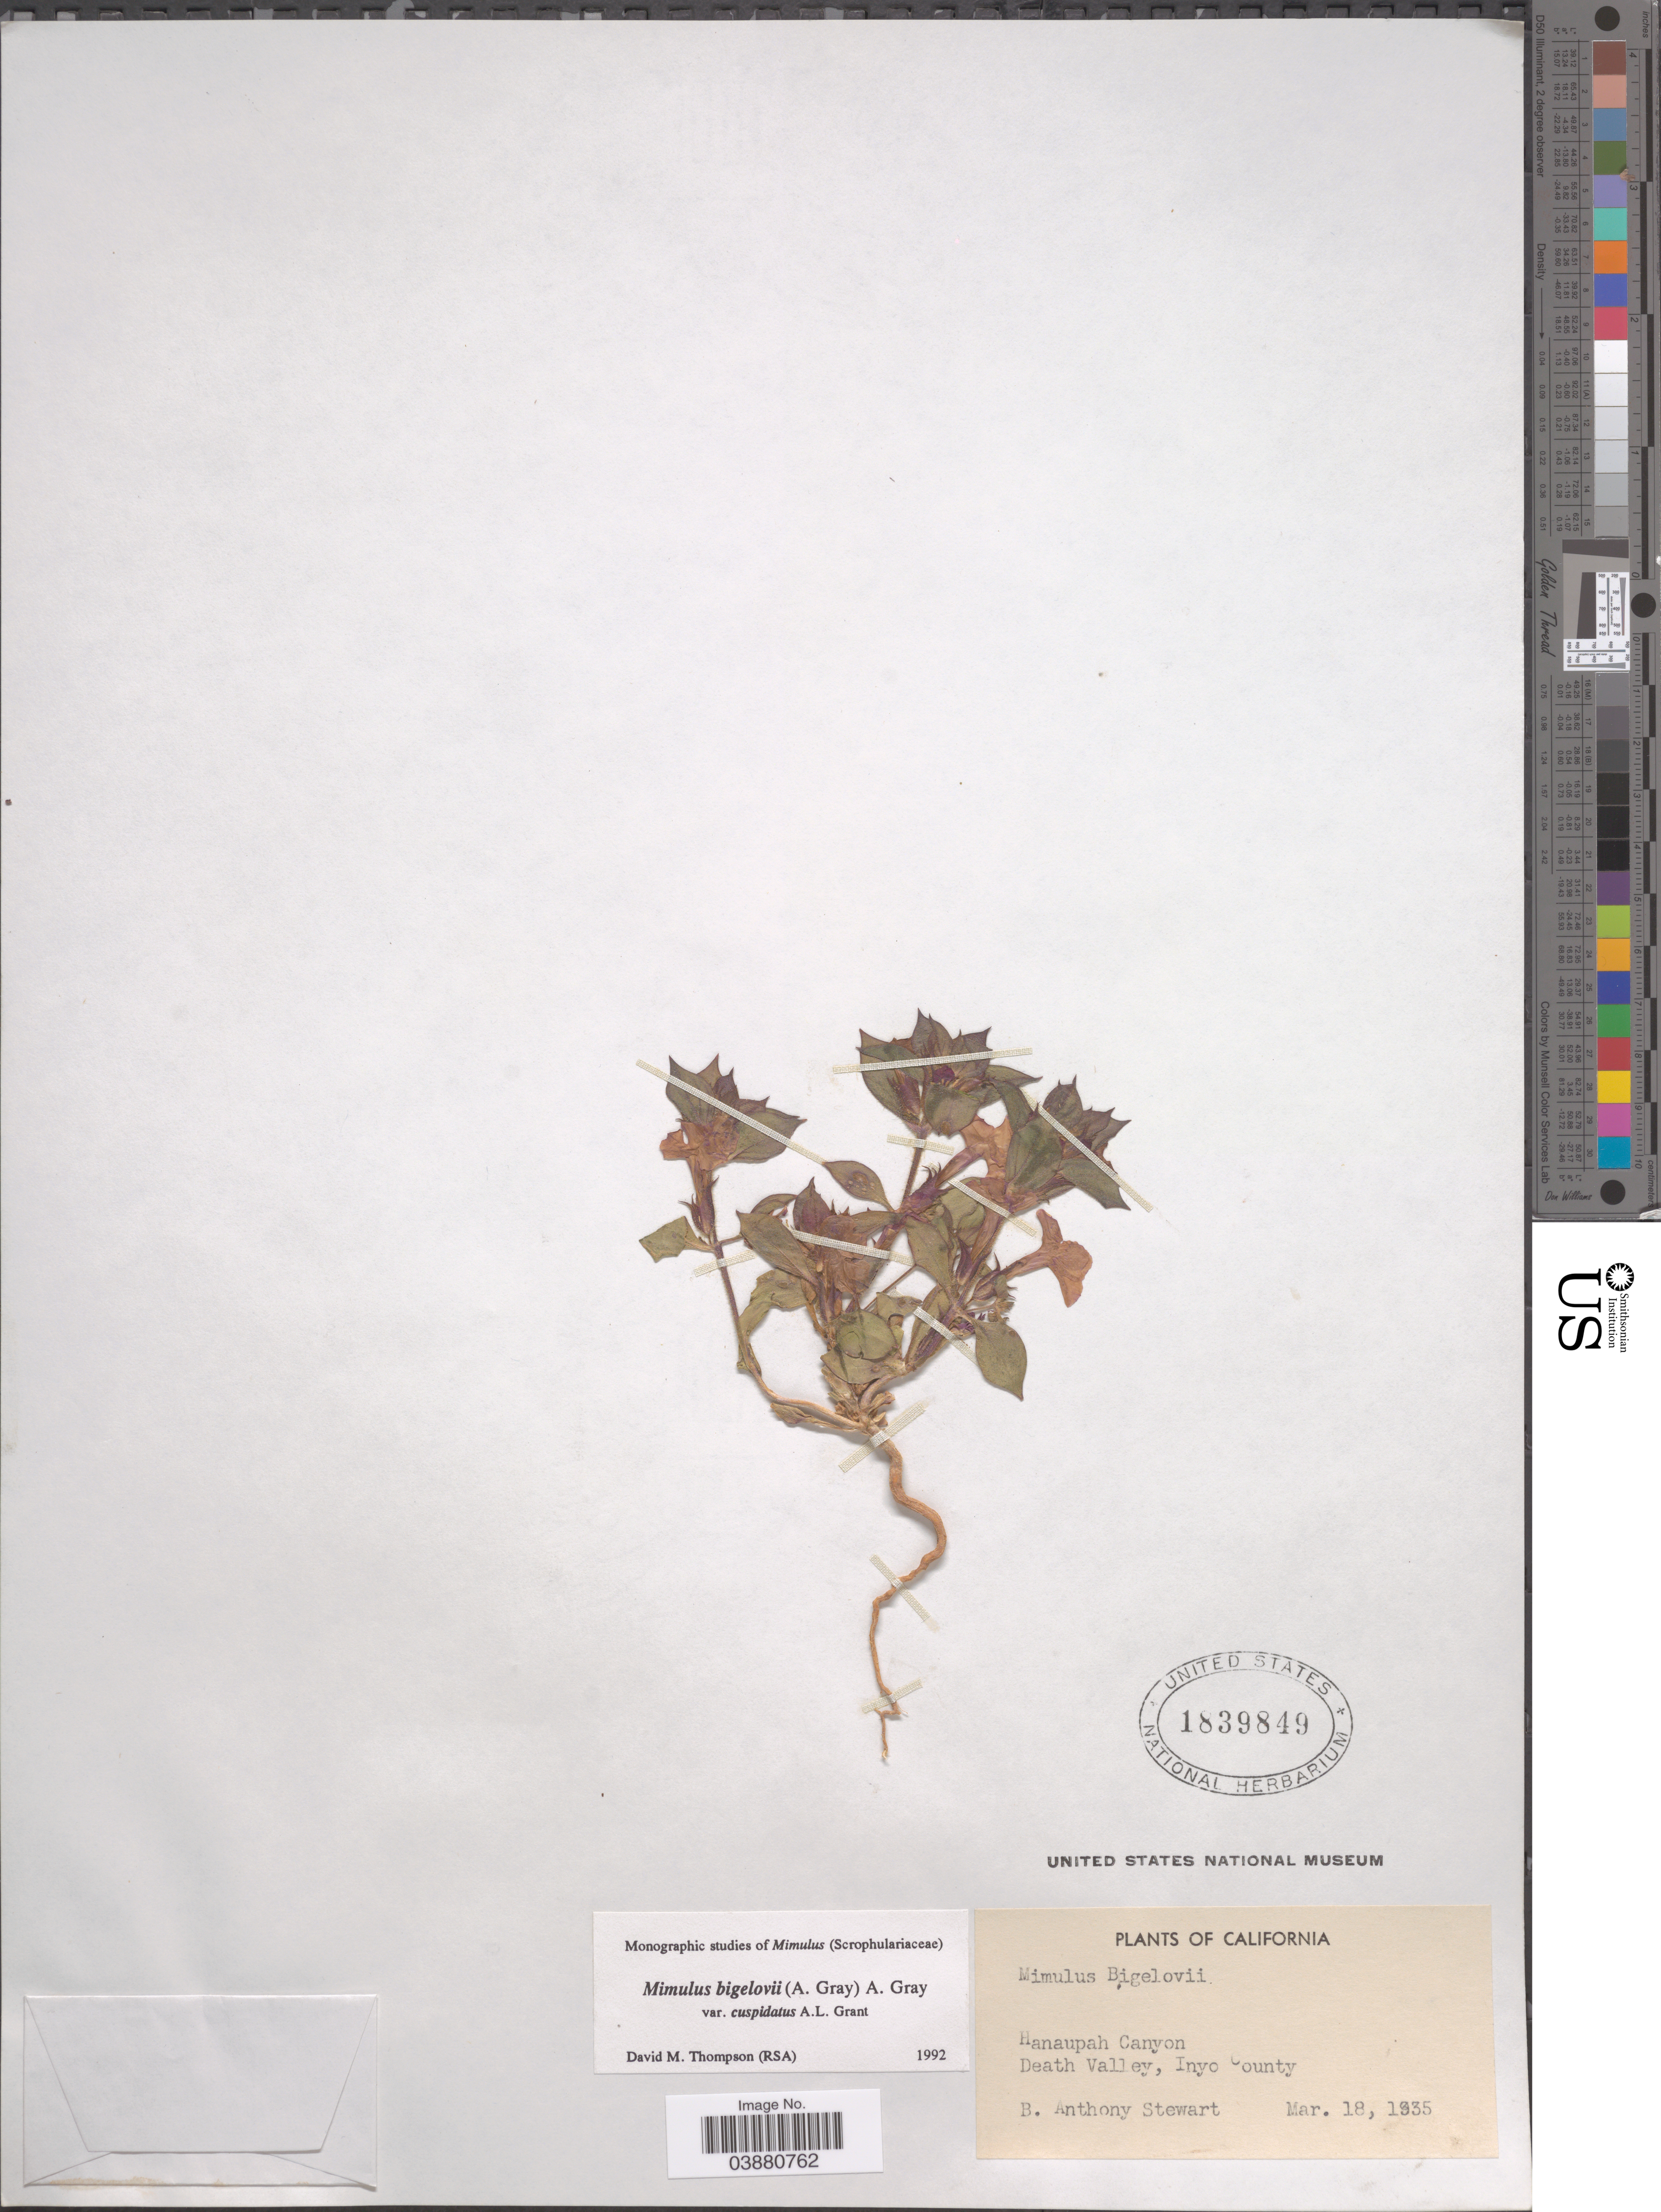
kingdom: Plantae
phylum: Tracheophyta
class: Magnoliopsida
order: Lamiales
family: Phrymaceae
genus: Mimulus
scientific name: Mimulus bigelovii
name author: (A. Gray) G.L. Nesom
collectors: B. Stewart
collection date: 1935-03-18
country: United States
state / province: California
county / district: Inyo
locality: Haupah Canyon. Death Valley, Inyo County.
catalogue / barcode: US 1839849